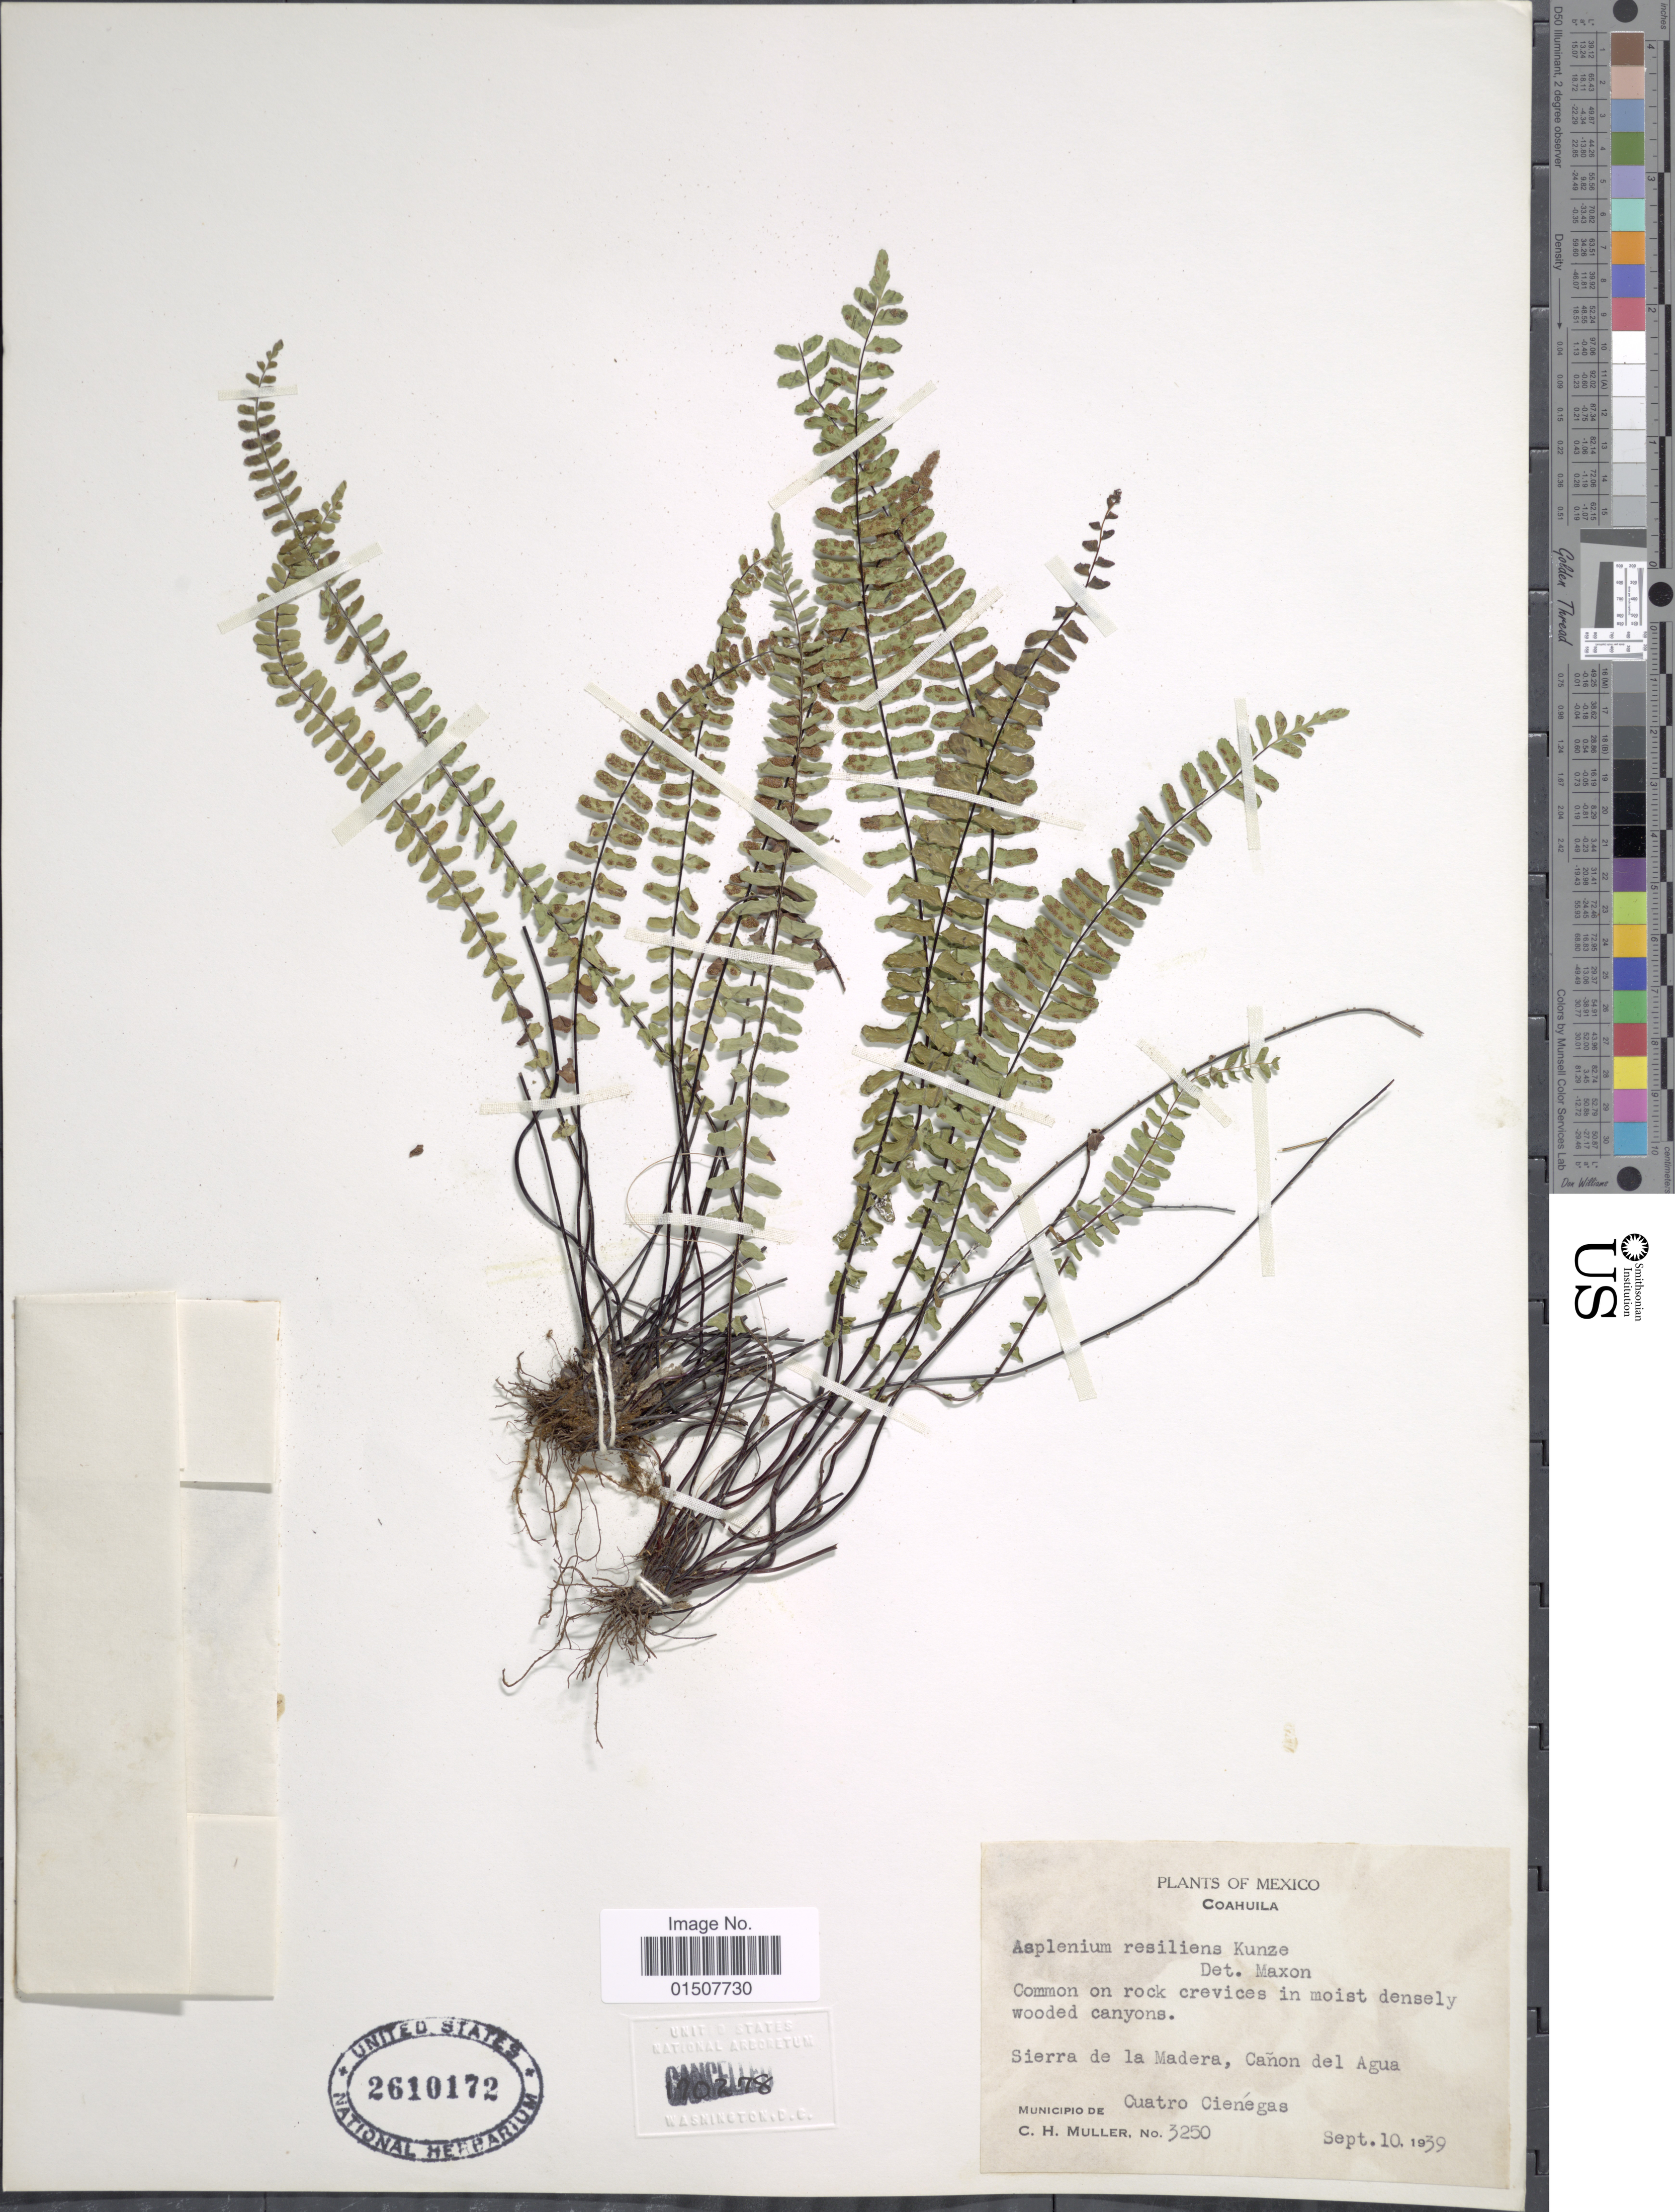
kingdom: Plantae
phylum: Tracheophyta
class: Polypodiopsida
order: Polypodiales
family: Aspleniaceae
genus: Asplenium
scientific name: Asplenium resiliens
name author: Kunze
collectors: C. H. Müller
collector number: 3250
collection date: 1939-09-20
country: Mexico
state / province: Coahuila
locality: Sierra de la Maderta, Canon del Agua, Municipio Cuatro Cienegas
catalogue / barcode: US 2610172